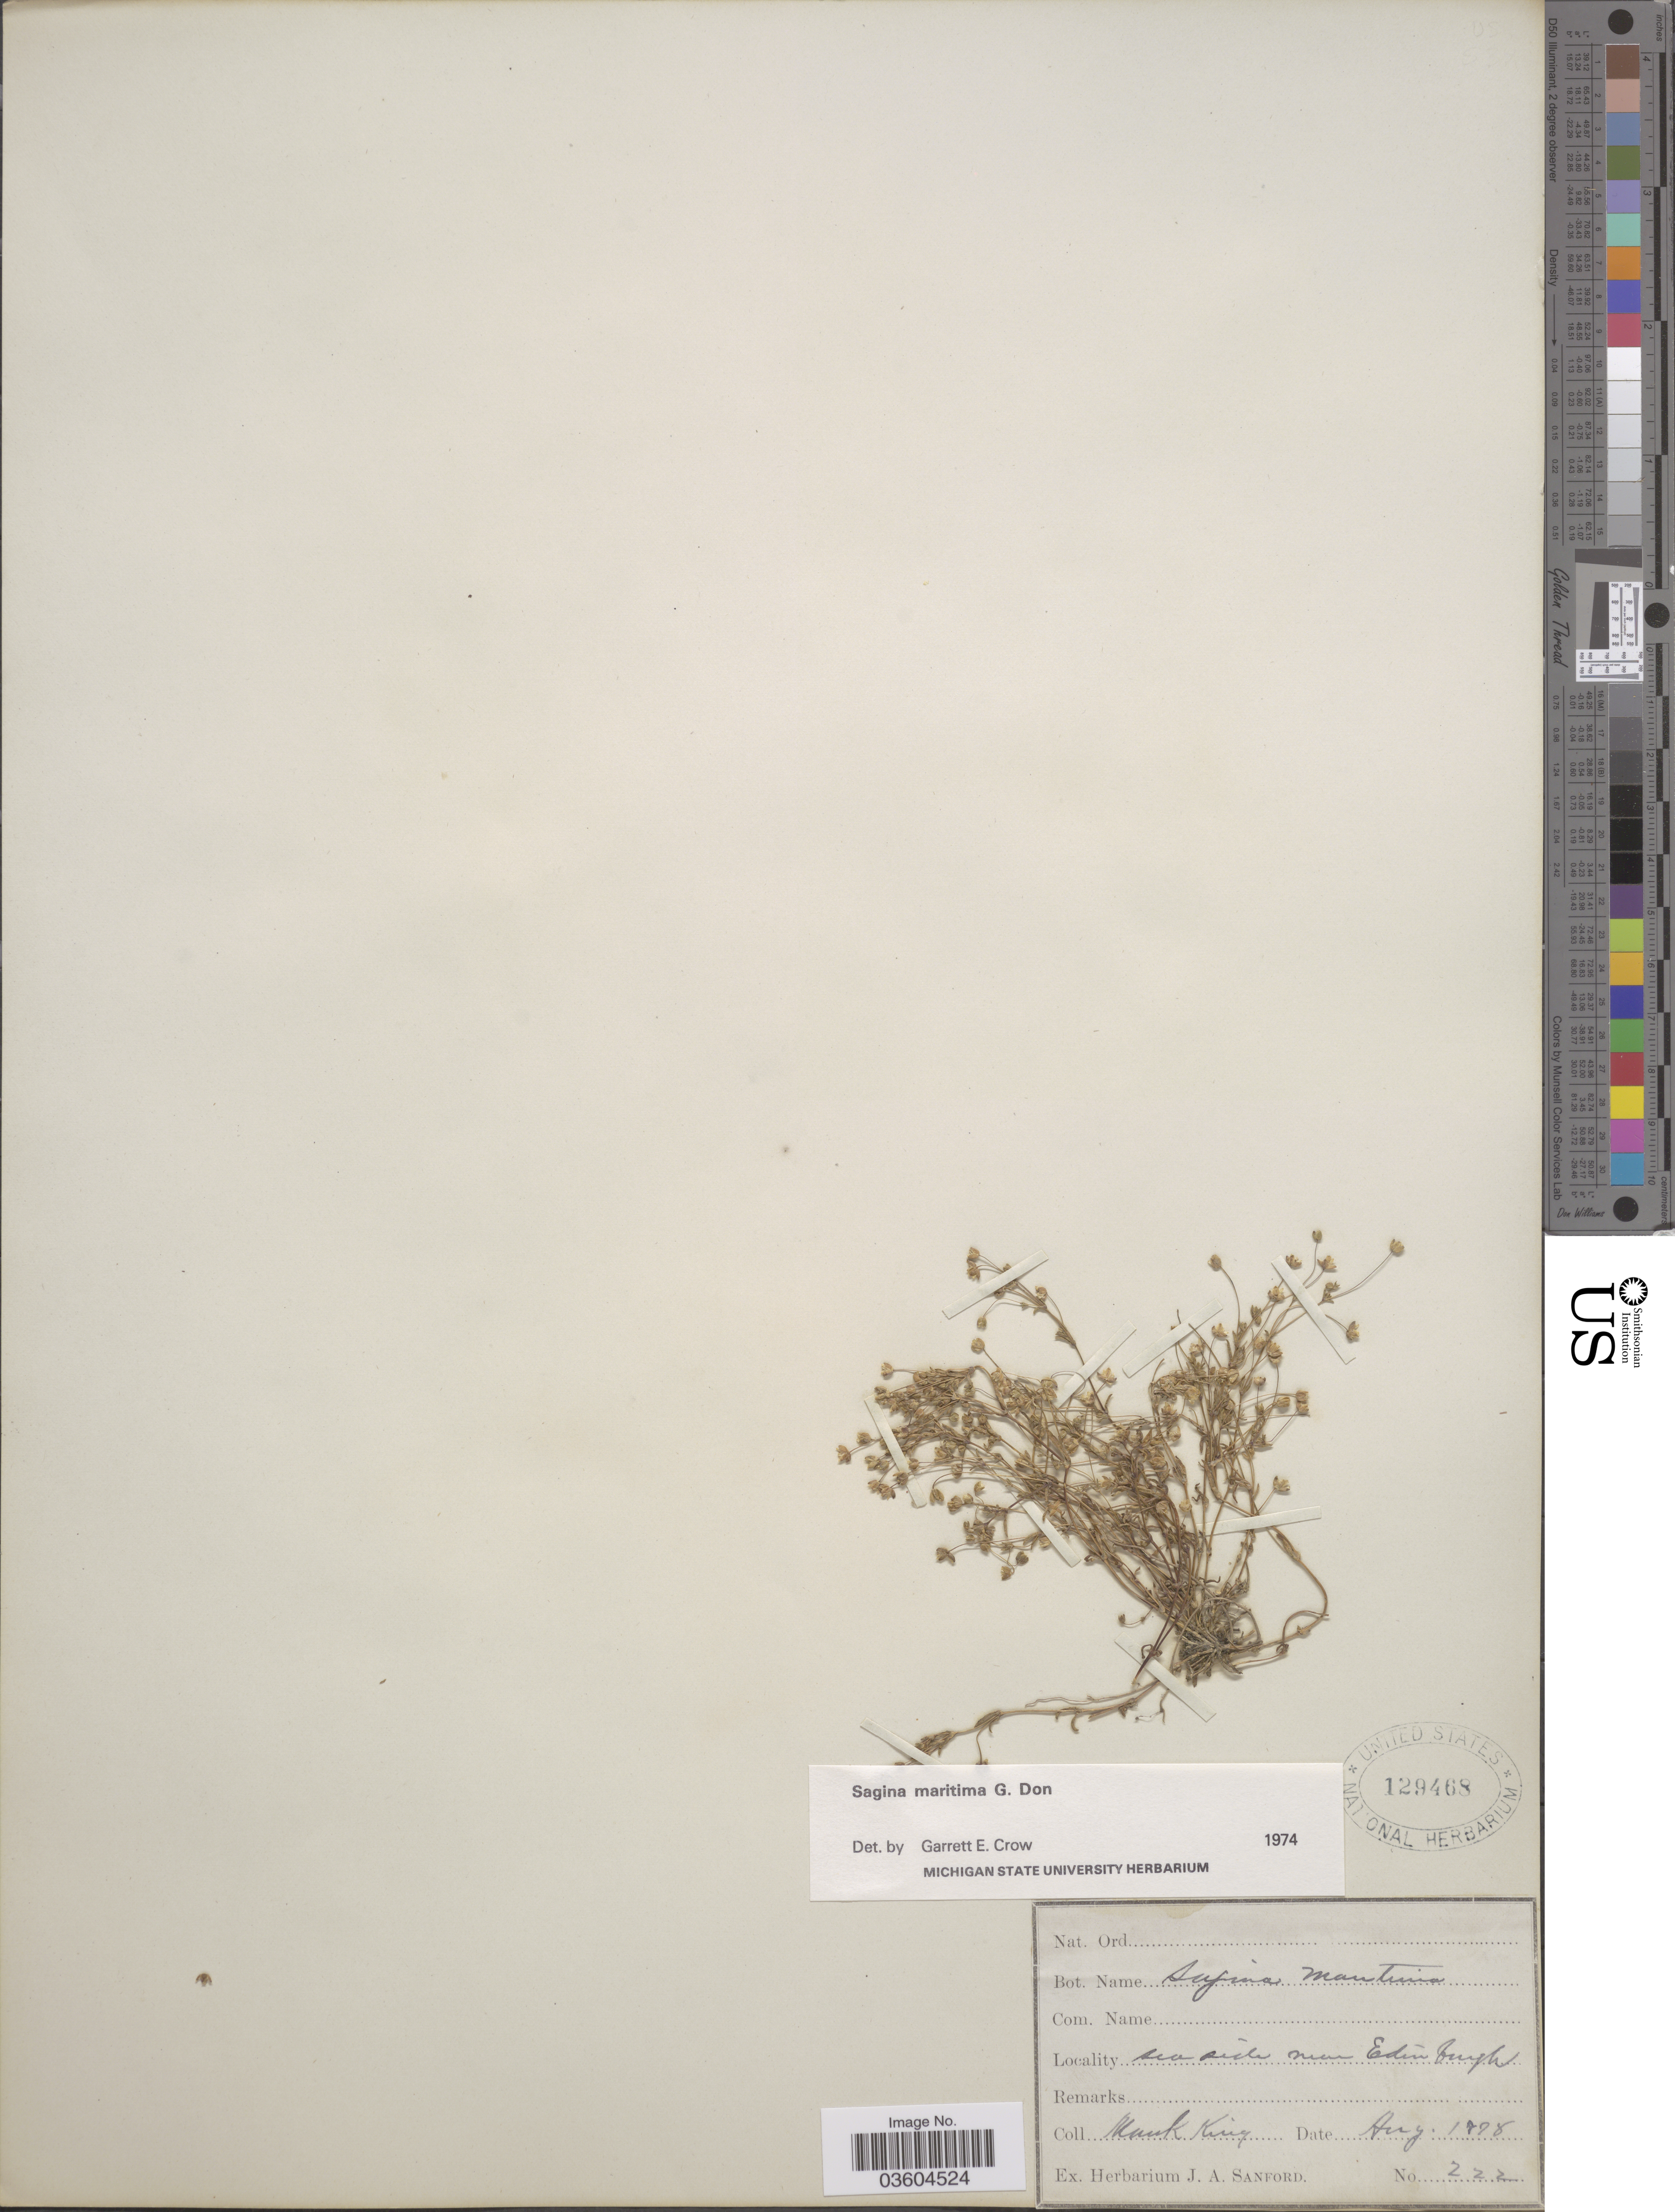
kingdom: Plantae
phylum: Tracheophyta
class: Magnoliopsida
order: Caryophyllales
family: Caryophyllaceae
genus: Sagina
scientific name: Sagina maritima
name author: G. Don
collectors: H. King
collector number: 222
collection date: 1878-08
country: United Kingdom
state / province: Scotland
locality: Sea side near Edinburgh.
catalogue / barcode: US 129468